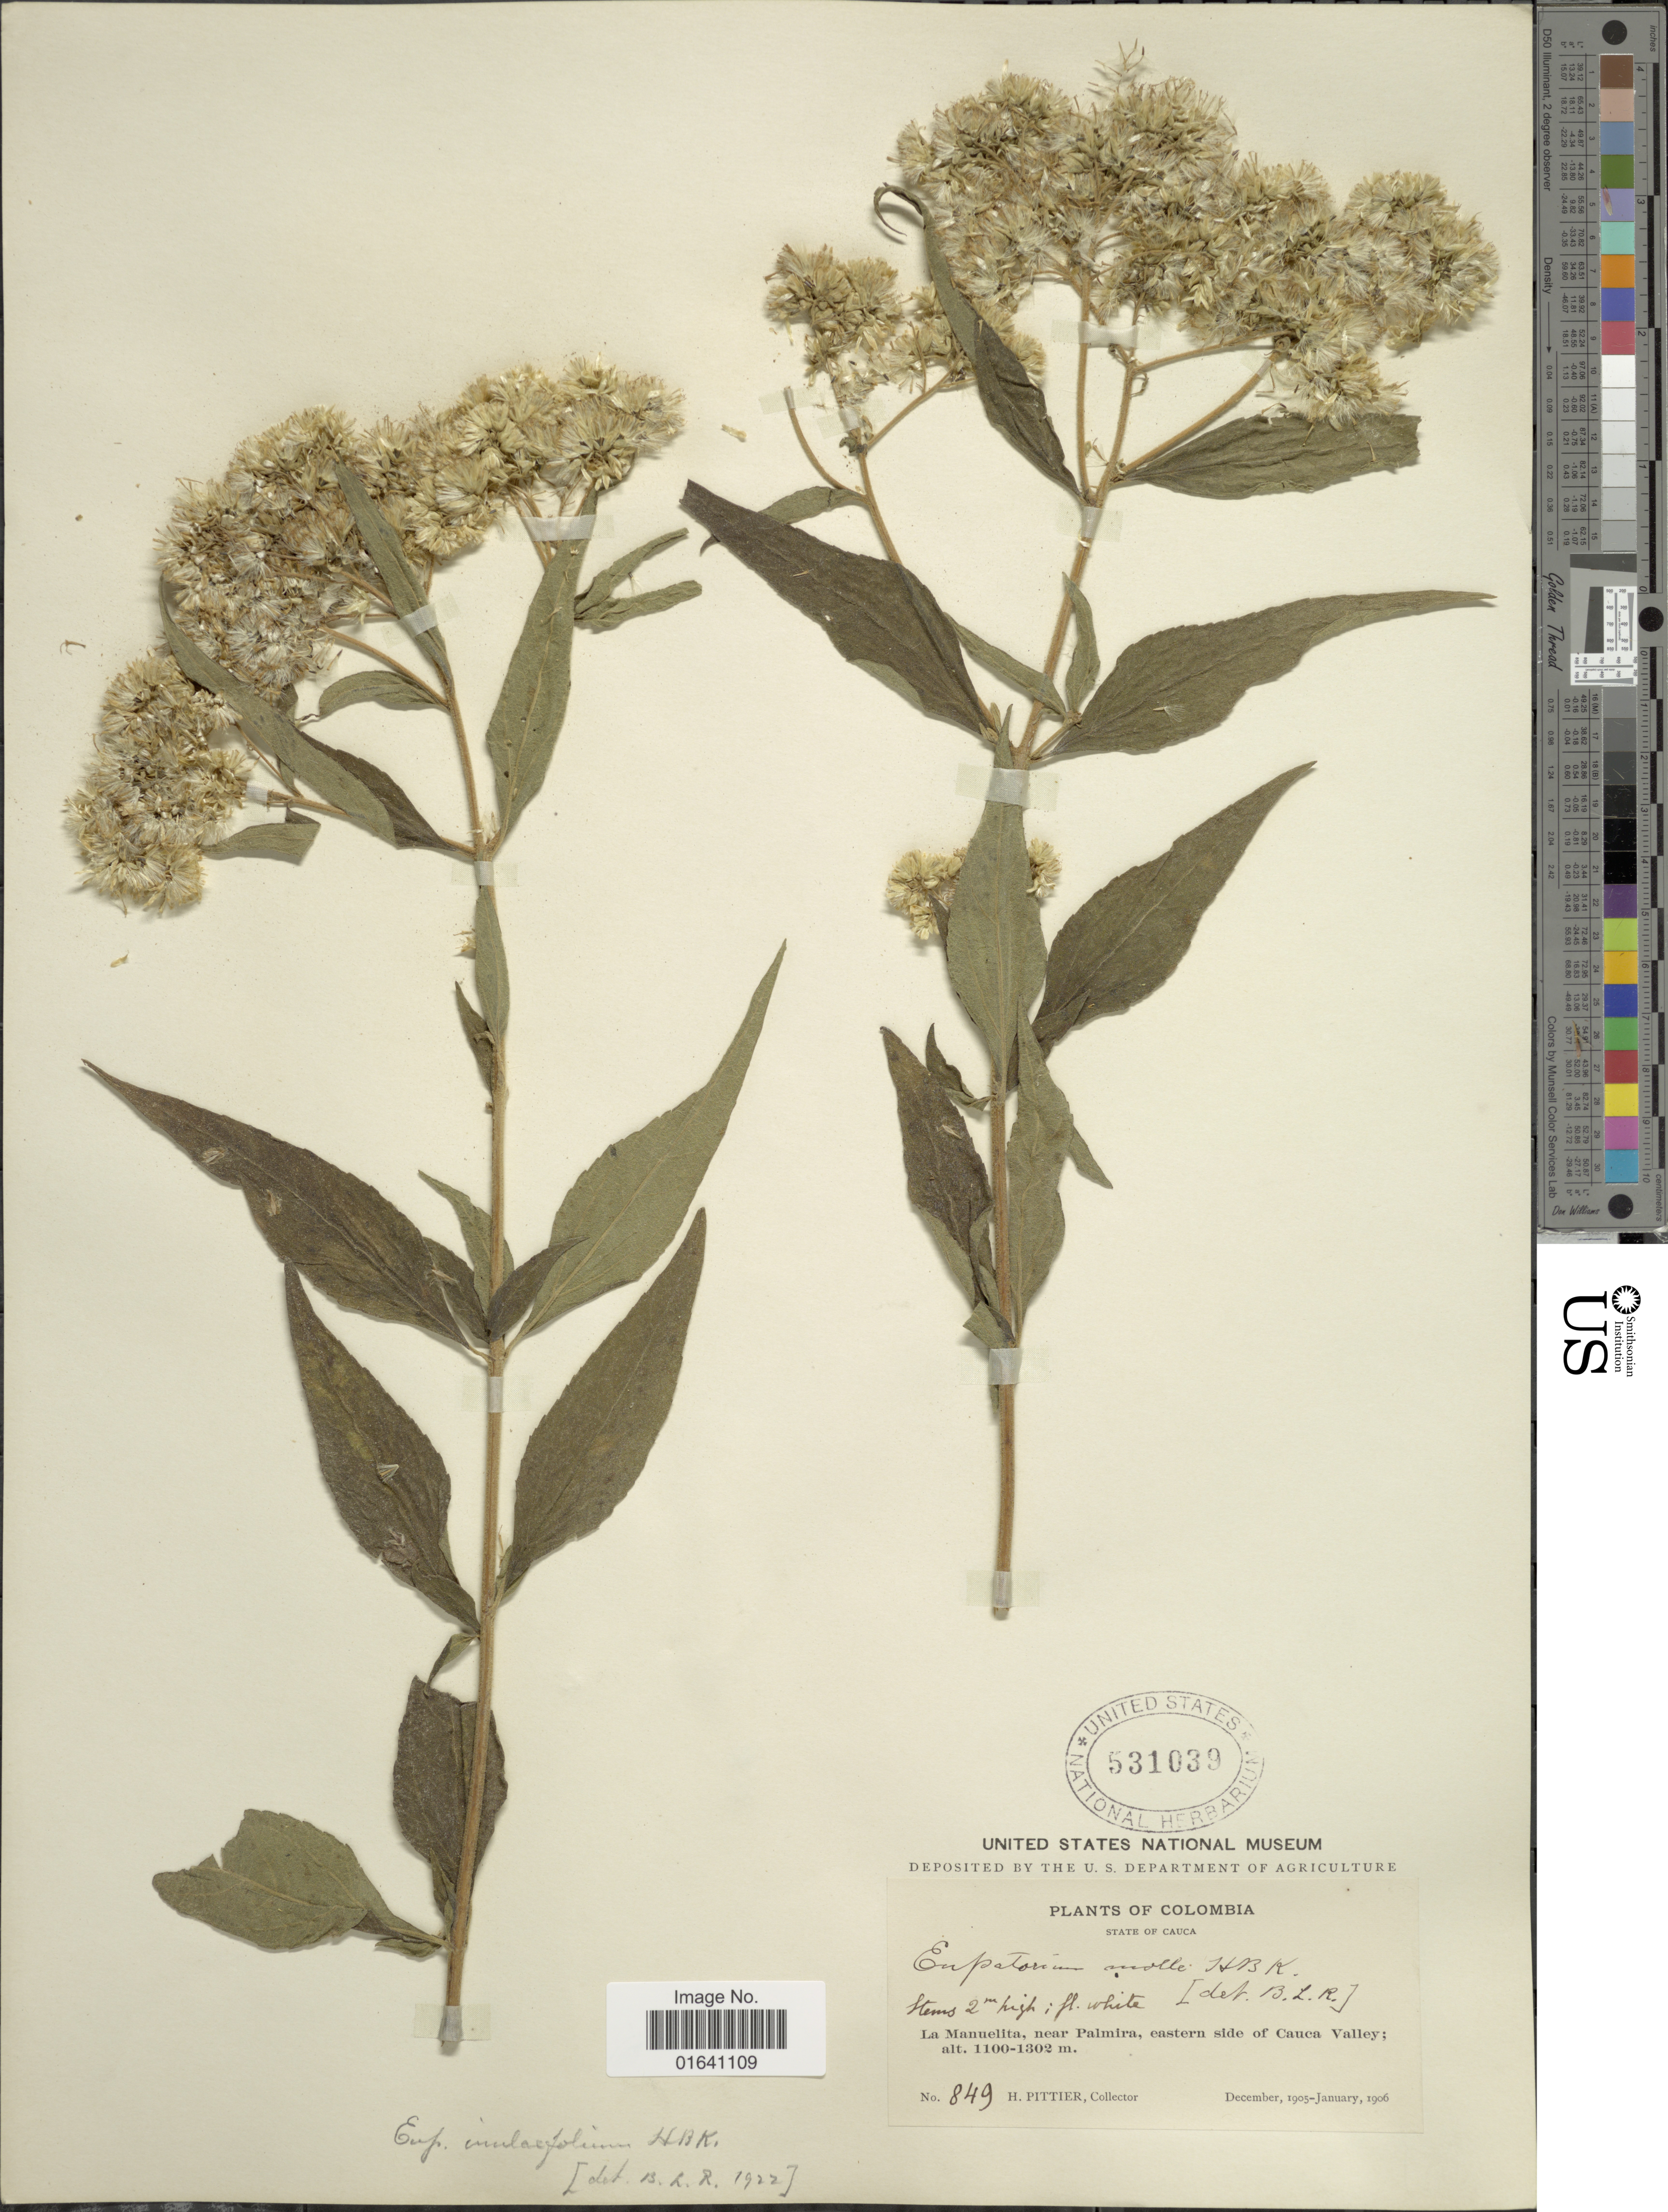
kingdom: Plantae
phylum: Tracheophyta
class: Magnoliopsida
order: Asterales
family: Asteraceae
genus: Austroeupatorium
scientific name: Austroeupatorium inulaefolium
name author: (Kunth) R.M. King & H. Rob.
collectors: H. F. Pittier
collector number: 849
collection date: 1905-12/1906-01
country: Colombia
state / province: Cauca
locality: La Manuelita, near Palmira, eastern side of Cauca Valley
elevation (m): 1100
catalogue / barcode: US 531039